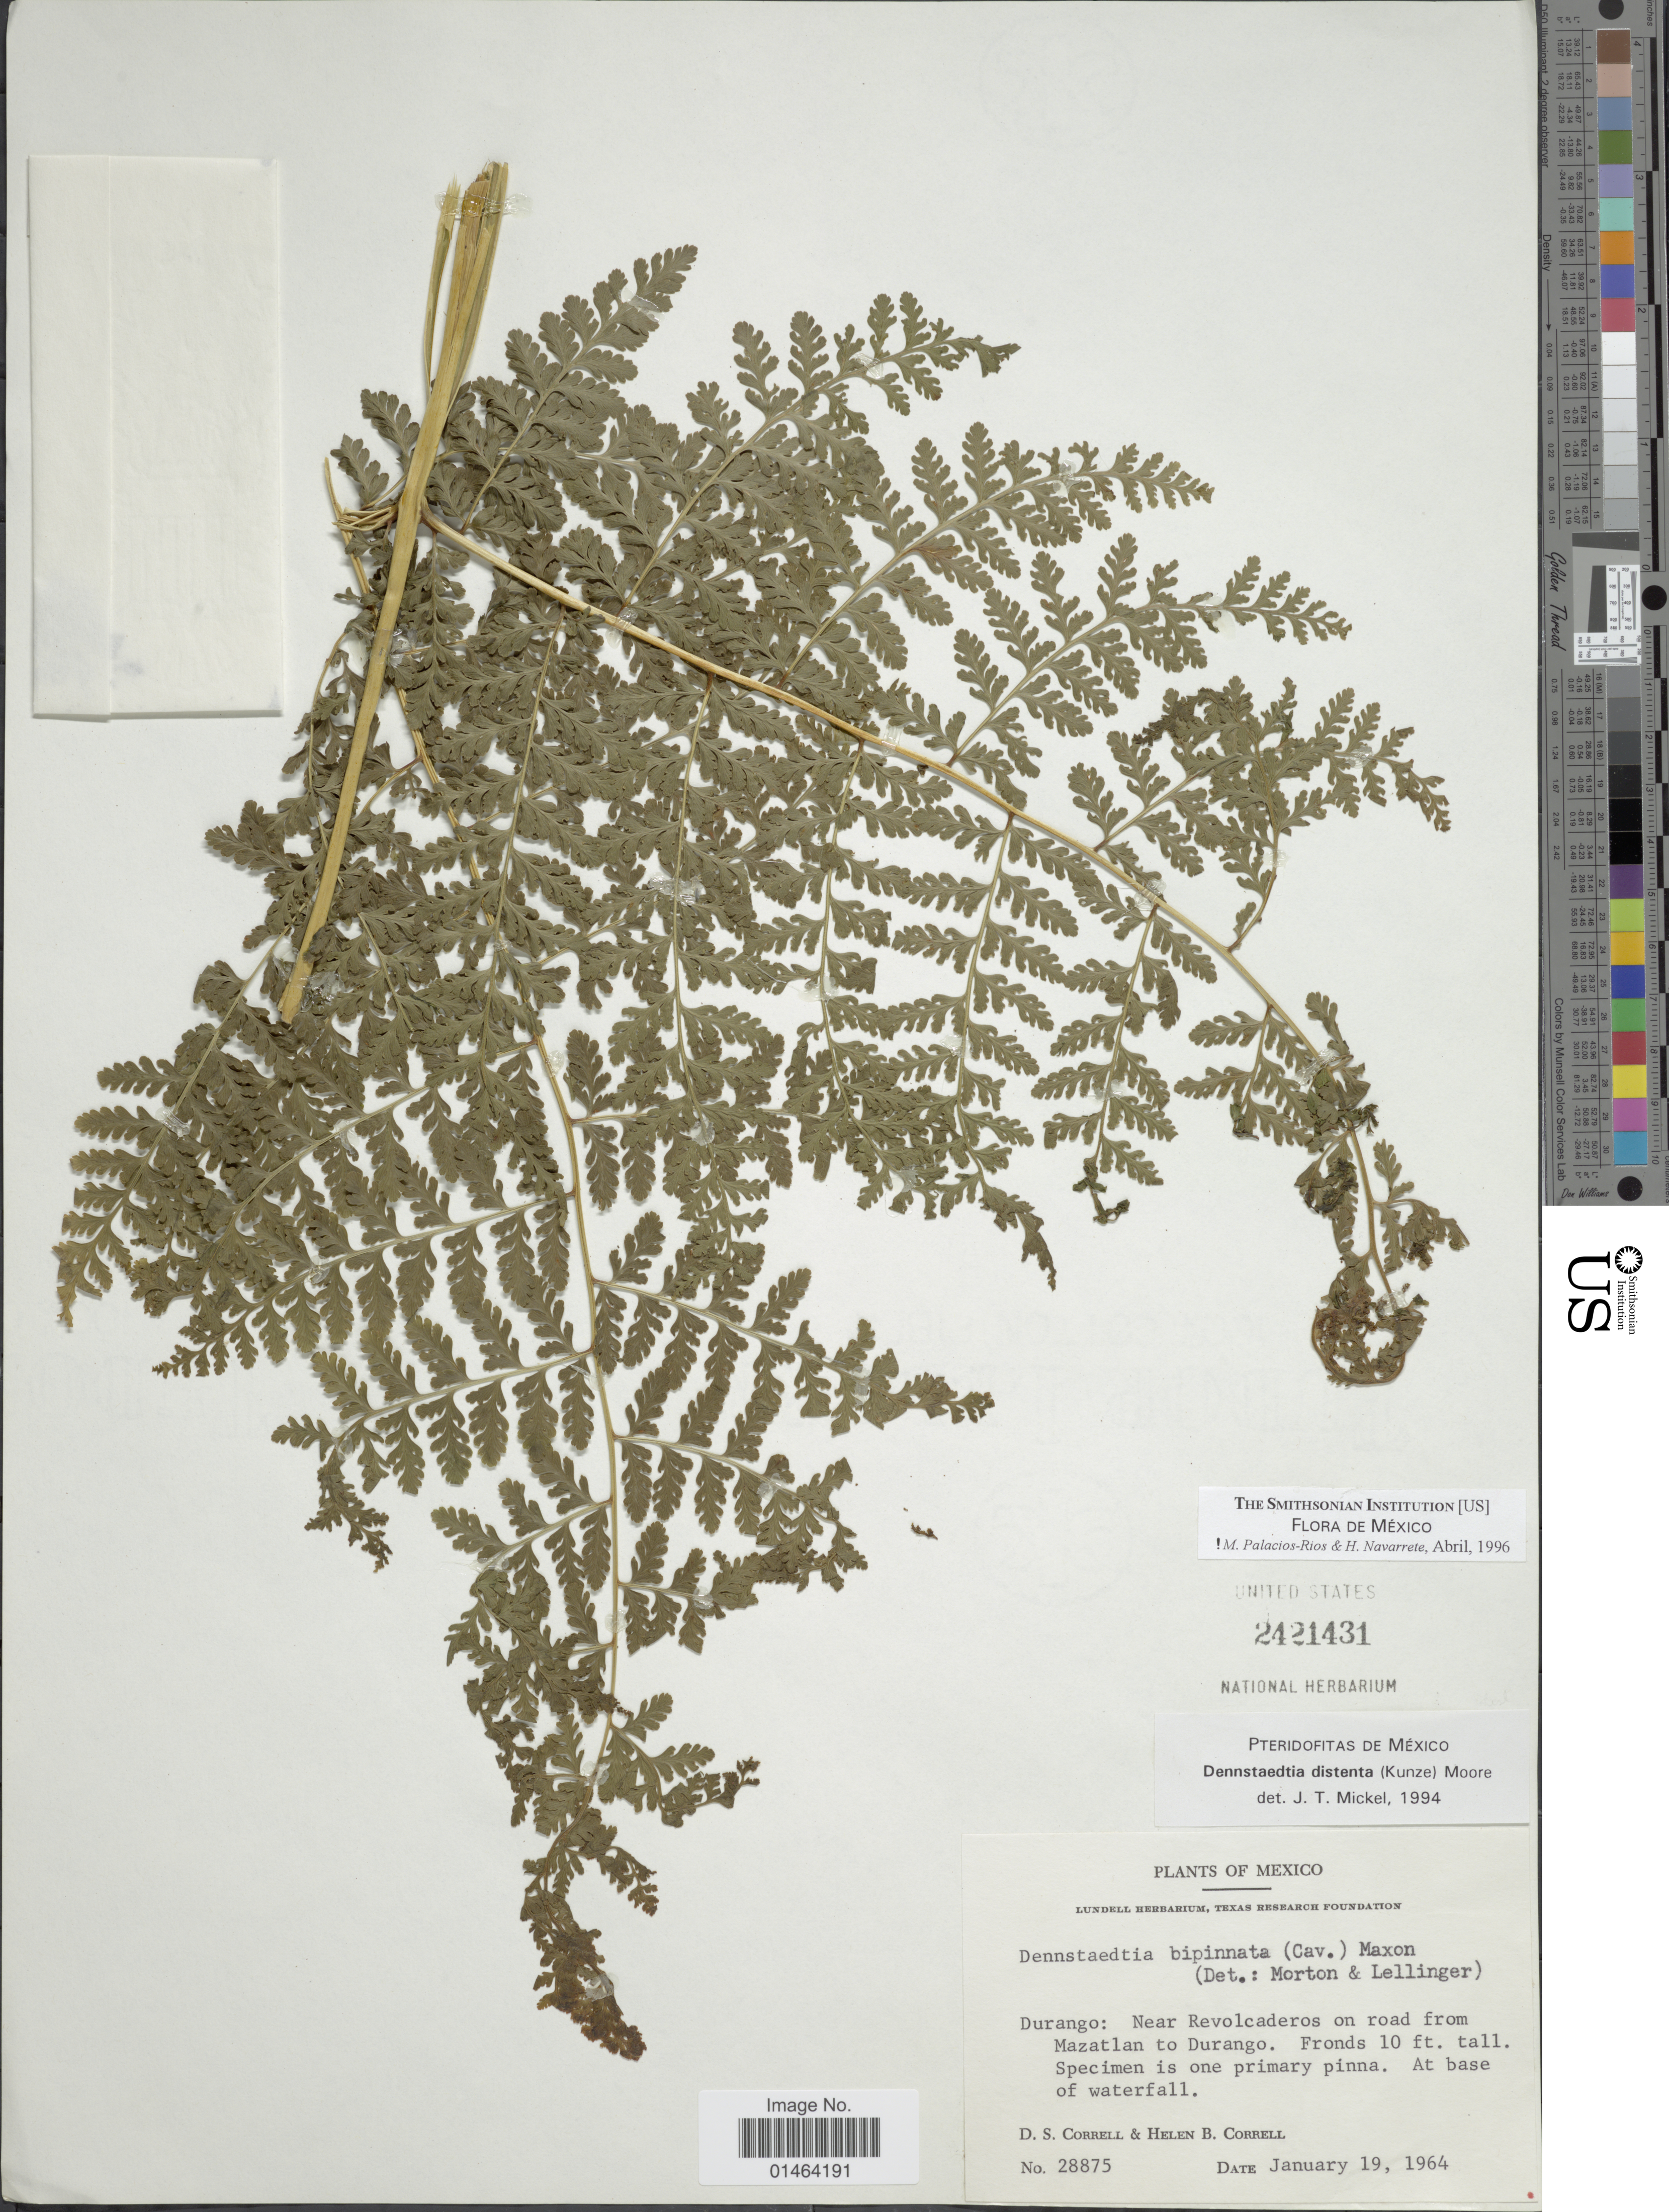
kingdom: Plantae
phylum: Tracheophyta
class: Polypodiopsida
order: Polypodiales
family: Dennstaedtiaceae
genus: Dennstaedtia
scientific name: Dennstaedtia distenta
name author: (Kunze) T. Moore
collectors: D. S. Correll & H. Correll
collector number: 28875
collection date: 1964-01-19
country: Mexico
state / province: Durango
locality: Near Revolcaderos on road from Mazatlan to Durango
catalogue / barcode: US 2421431